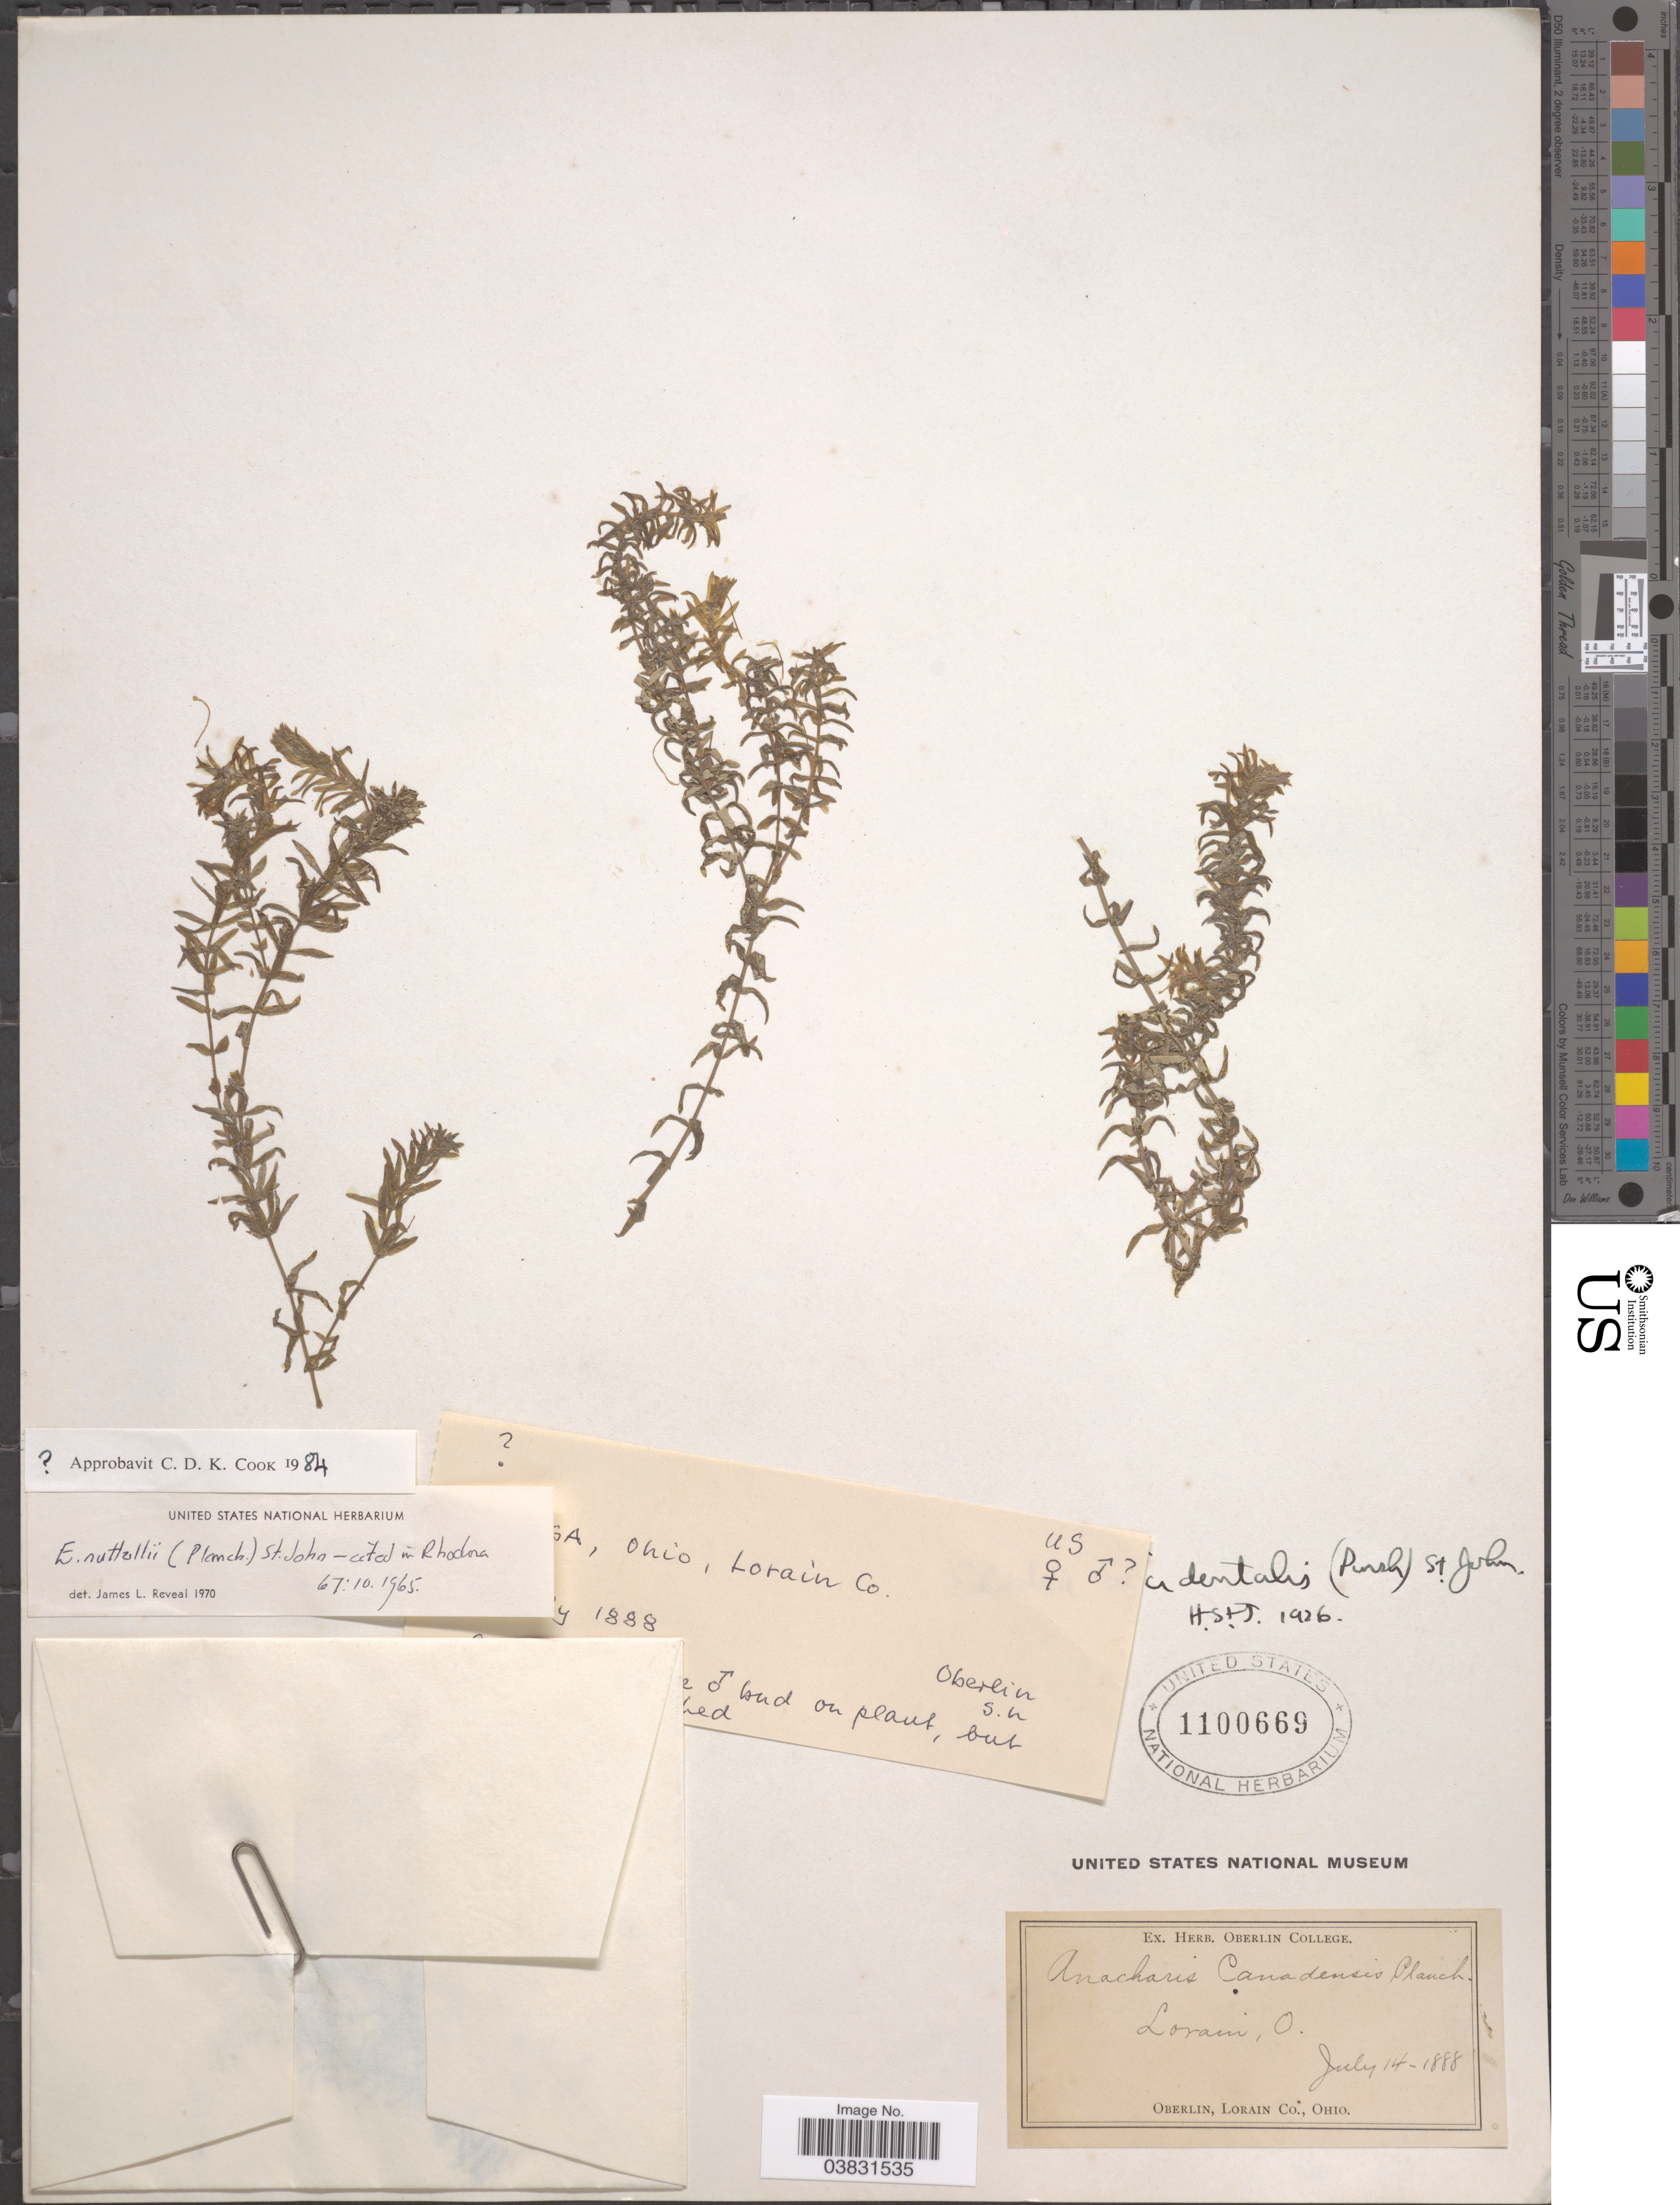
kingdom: Plantae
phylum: Tracheophyta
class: Liliopsida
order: Alismatales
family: Hydrocharitaceae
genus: Elodea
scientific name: Elodea nuttallii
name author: (Planch.) H. St. John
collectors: Ex herb. of Oberlin College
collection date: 1888-07-14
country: United States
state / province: Ohio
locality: Oberlin, Lorain Co.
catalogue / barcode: US 1100669